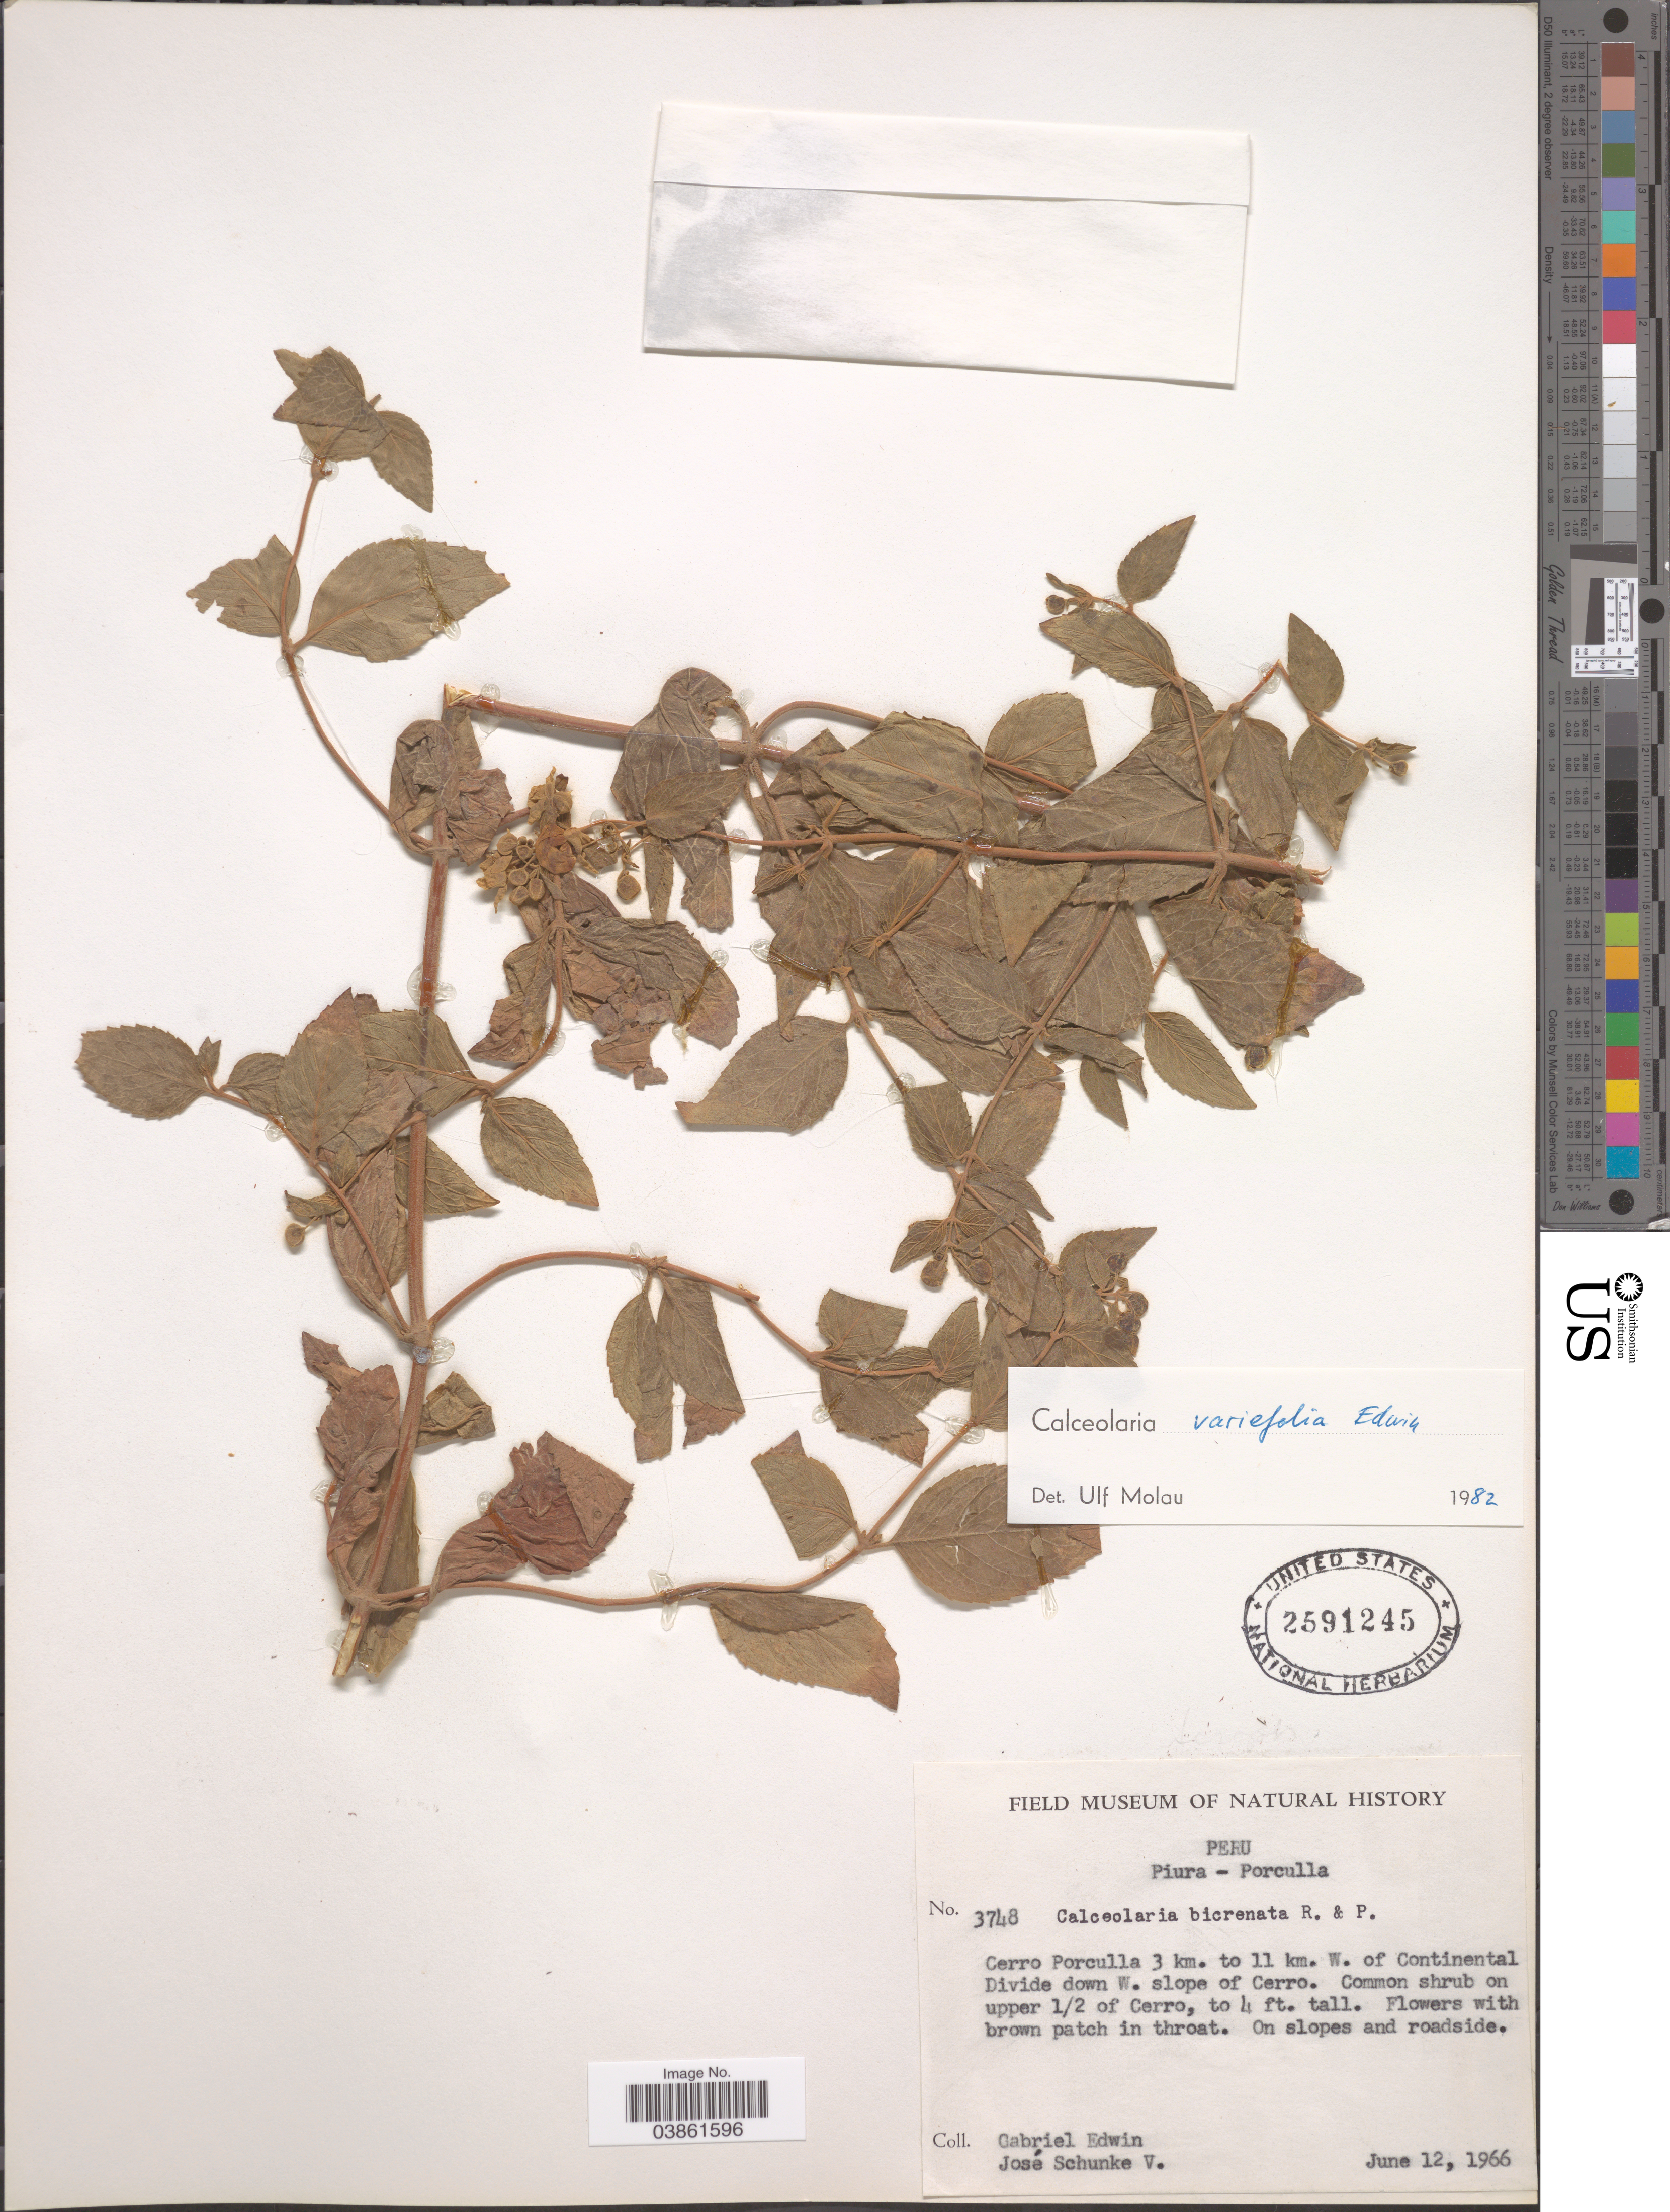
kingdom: Plantae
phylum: Tracheophyta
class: Magnoliopsida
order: Lamiales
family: Calceolariaceae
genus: Calceolaria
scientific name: Calceolaria variefolia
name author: Edwin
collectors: G. Edwin & J. Schunke Vigo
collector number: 3748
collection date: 1966-06-12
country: Peru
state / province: Piura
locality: Porculla. Cerro Porculla 3 km. to 11 km. W. of Continental Divide down W. slope of Cerro. Upper 1/2 of Cerro.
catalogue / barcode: US 2591245